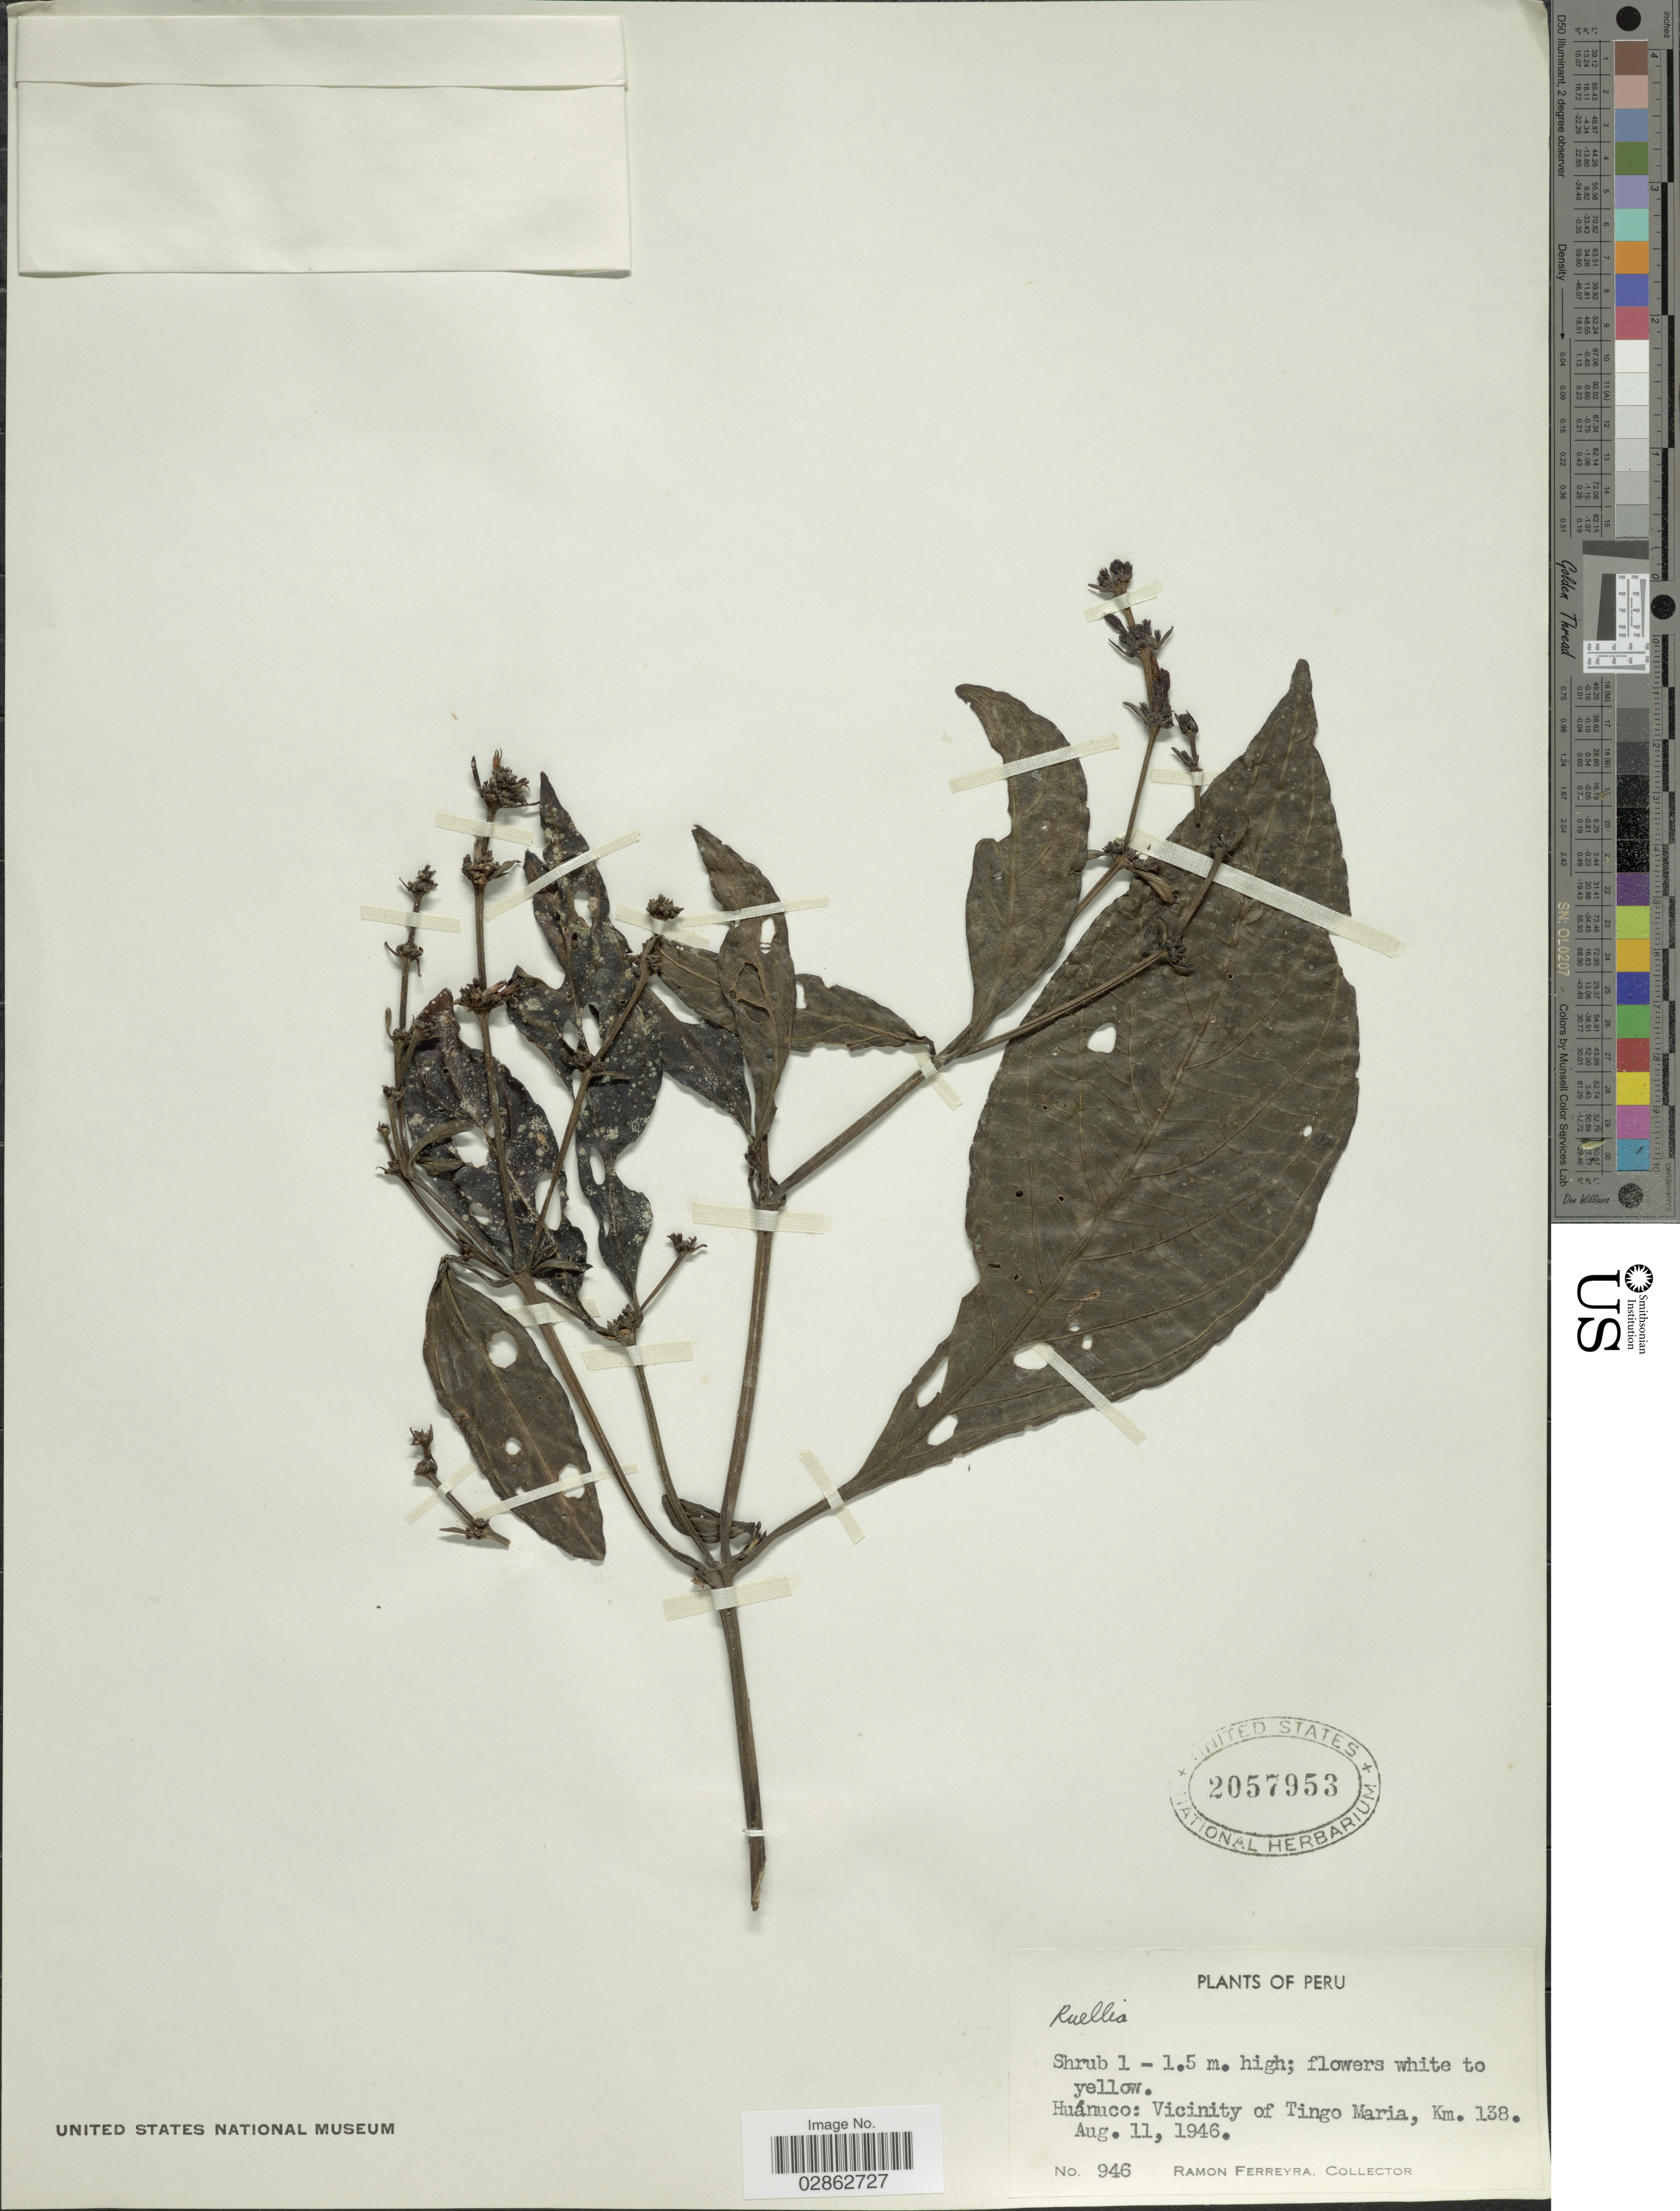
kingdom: Plantae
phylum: Tracheophyta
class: Magnoliopsida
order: Lamiales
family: Acanthaceae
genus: Ruellia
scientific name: Ruellia sp.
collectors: R. A. Ferreyra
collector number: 946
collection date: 1946-08-11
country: Peru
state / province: Huánuco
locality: Vicinity of Tingo Maria, Km. 138.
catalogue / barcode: US 2057953